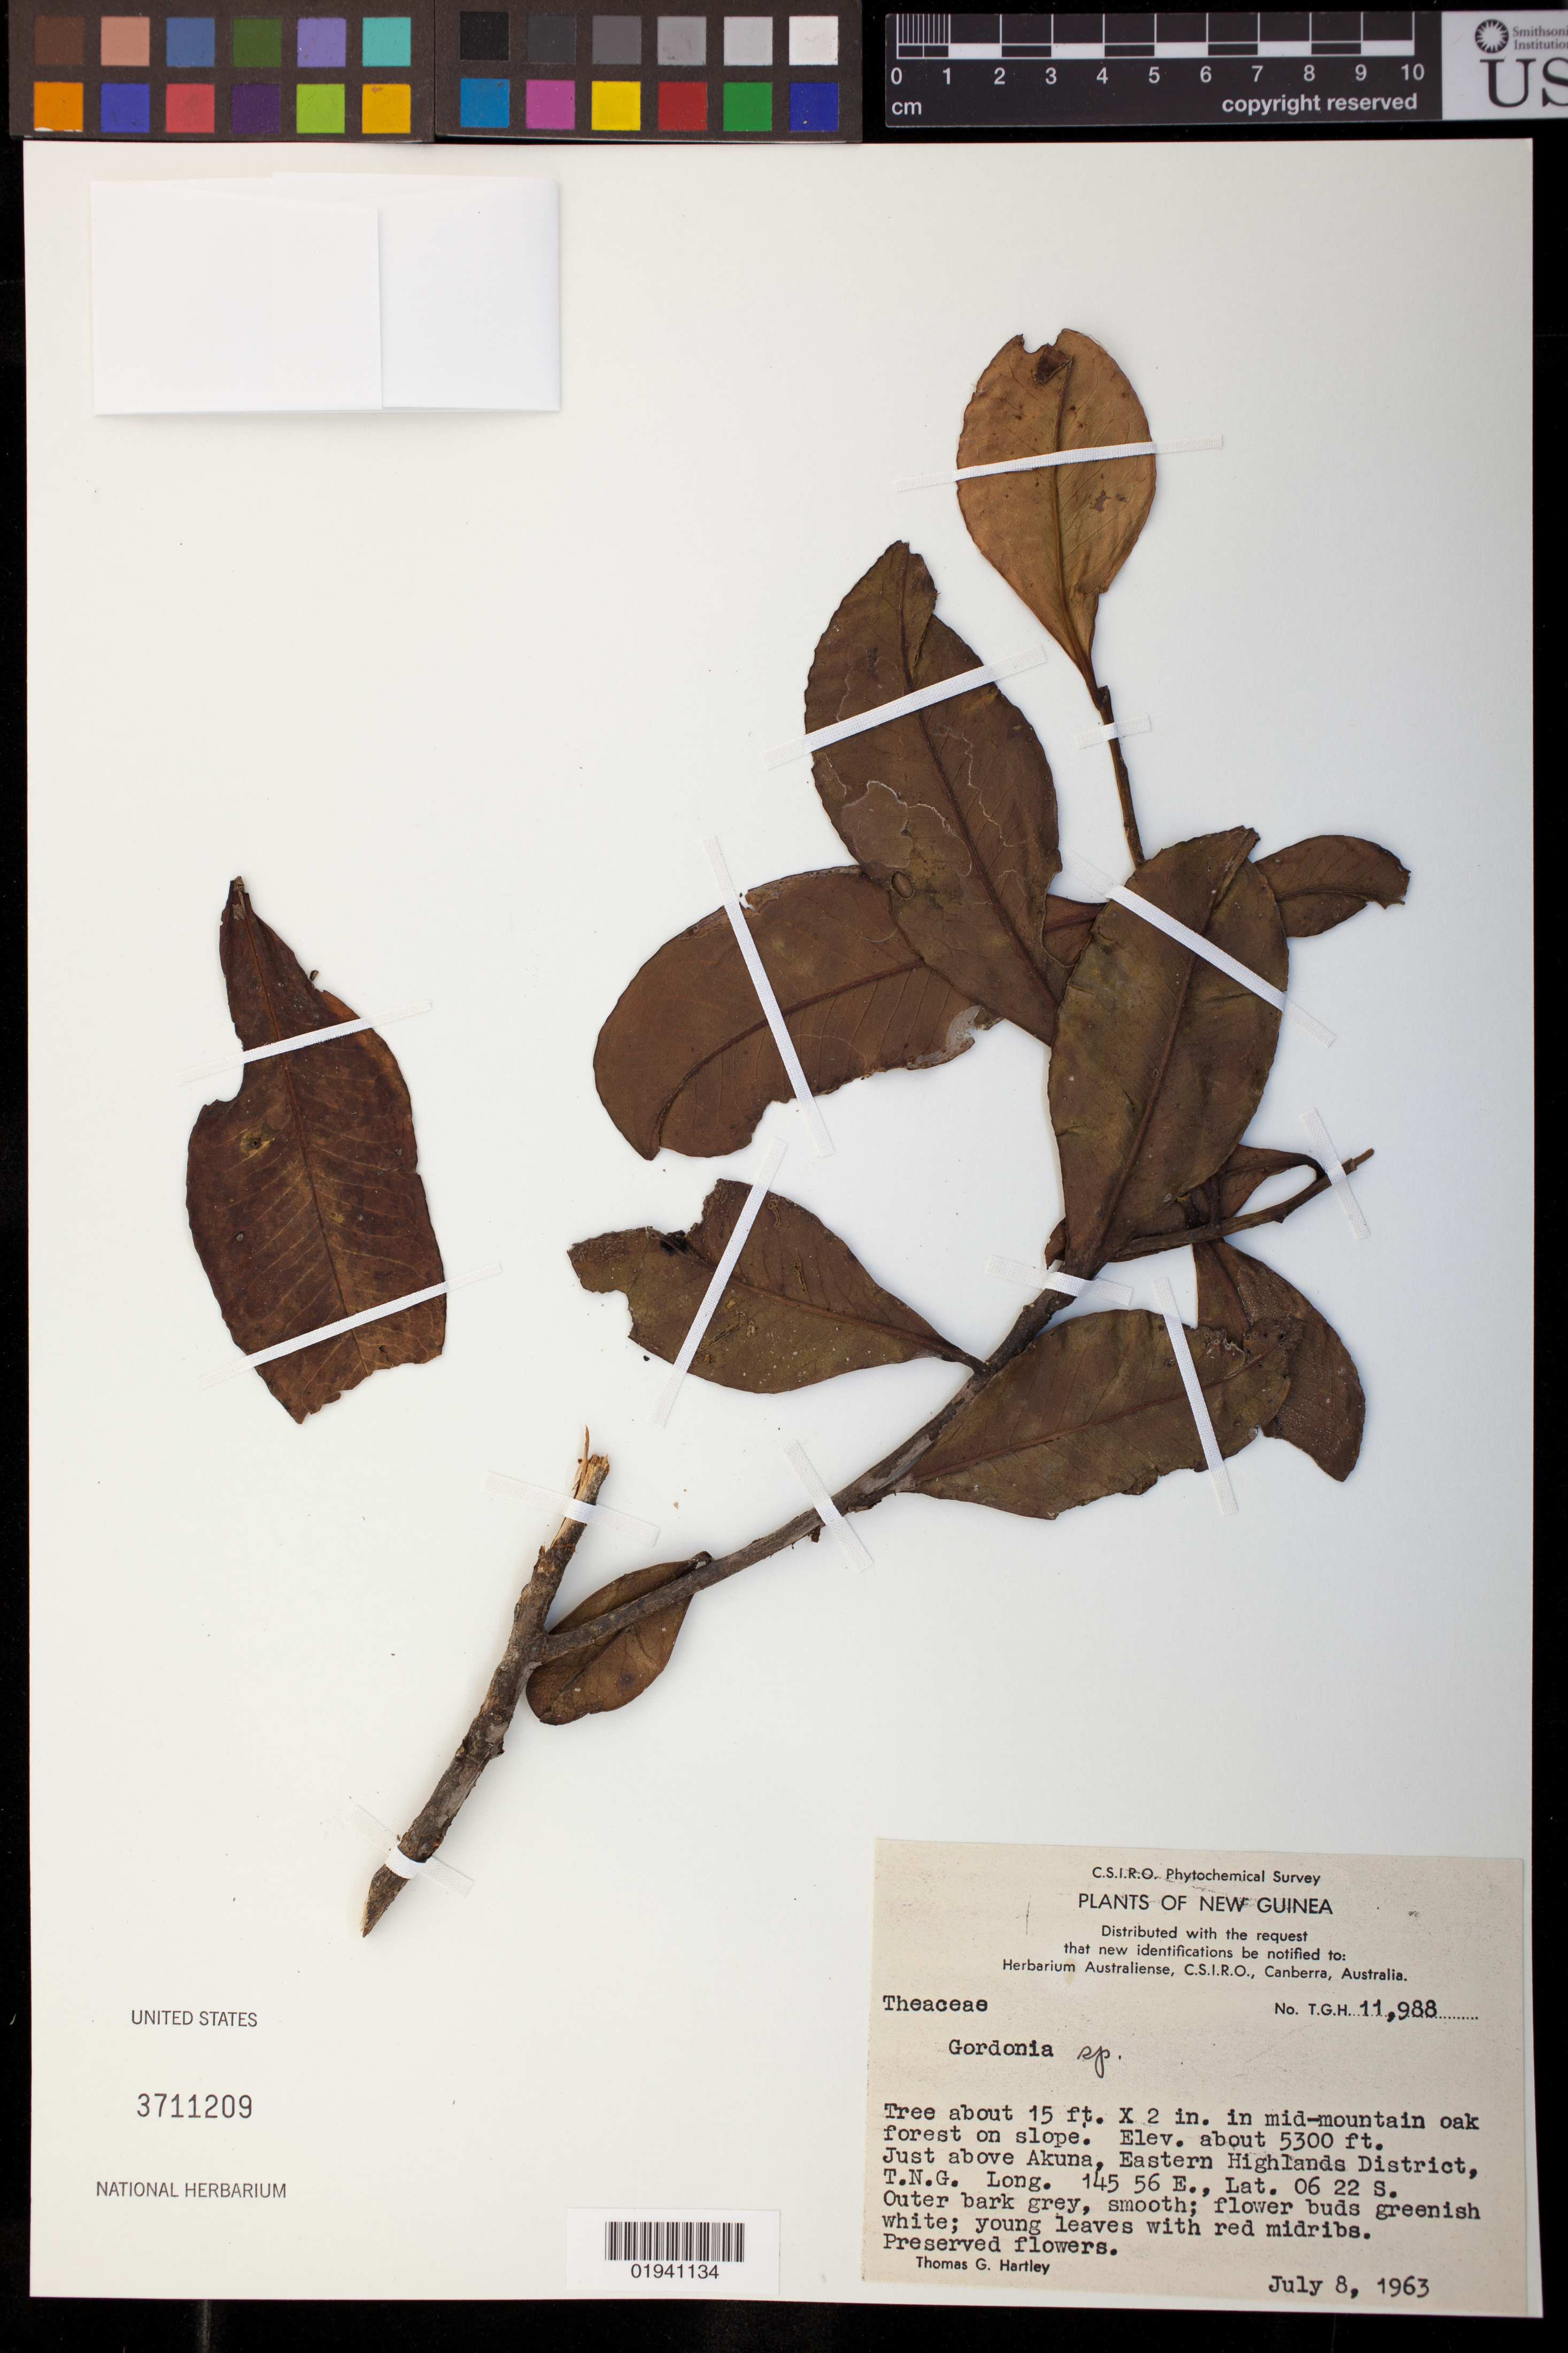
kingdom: Plantae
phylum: Tracheophyta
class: Magnoliopsida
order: Ericales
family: Theaceae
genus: Gordonia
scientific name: Gordonia sp.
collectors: T. G. Hartley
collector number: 11988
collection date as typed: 8 Jul 1963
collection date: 1963-07-08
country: Papua New Guinea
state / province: Eastern Highlands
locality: Just above Akuna, Eastern Higlands District, T.N.G.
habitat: mid-mountain oak forest on slope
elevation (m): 1615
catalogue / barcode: US 3711209